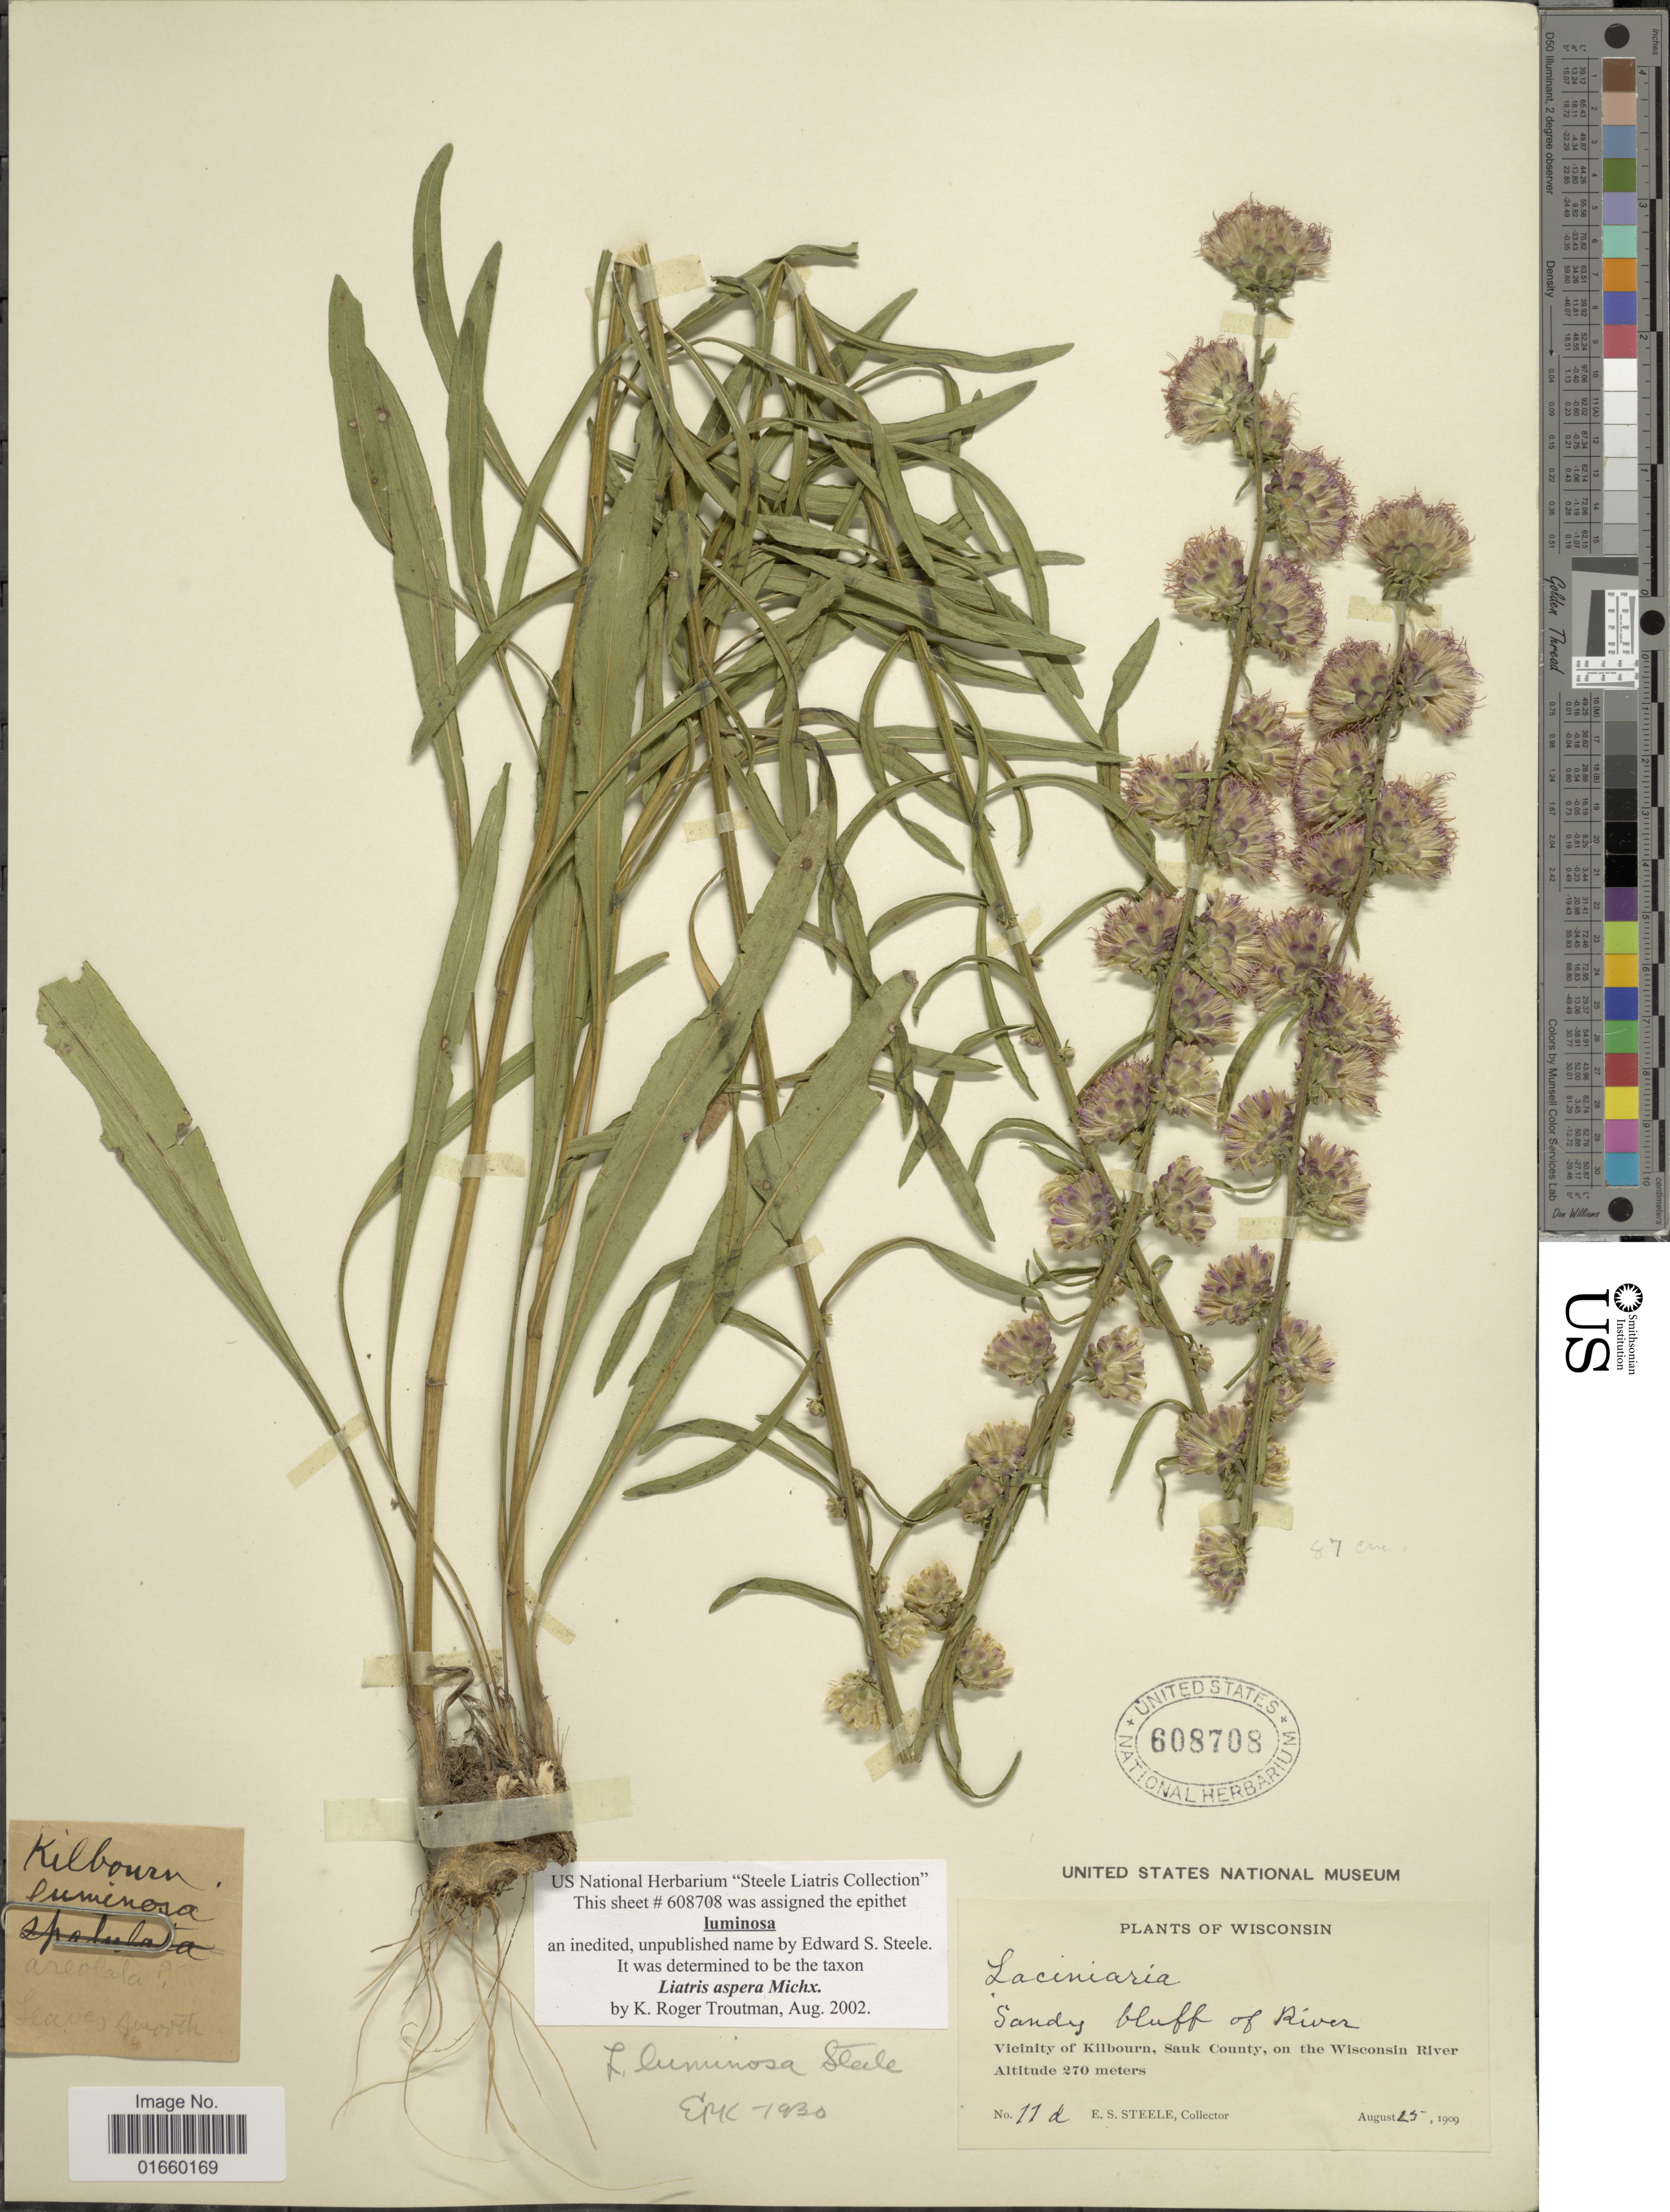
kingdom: Plantae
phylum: Tracheophyta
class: Magnoliopsida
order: Asterales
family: Asteraceae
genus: Liatris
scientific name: Liatris aspera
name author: Michx.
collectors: E. Steele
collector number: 11a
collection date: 1909-08-25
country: United States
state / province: Wisconsin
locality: Sandy bluffof River, Vicinity of Killbourn, Sauk County, on the Wisconsin River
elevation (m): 270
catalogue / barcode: US 608708